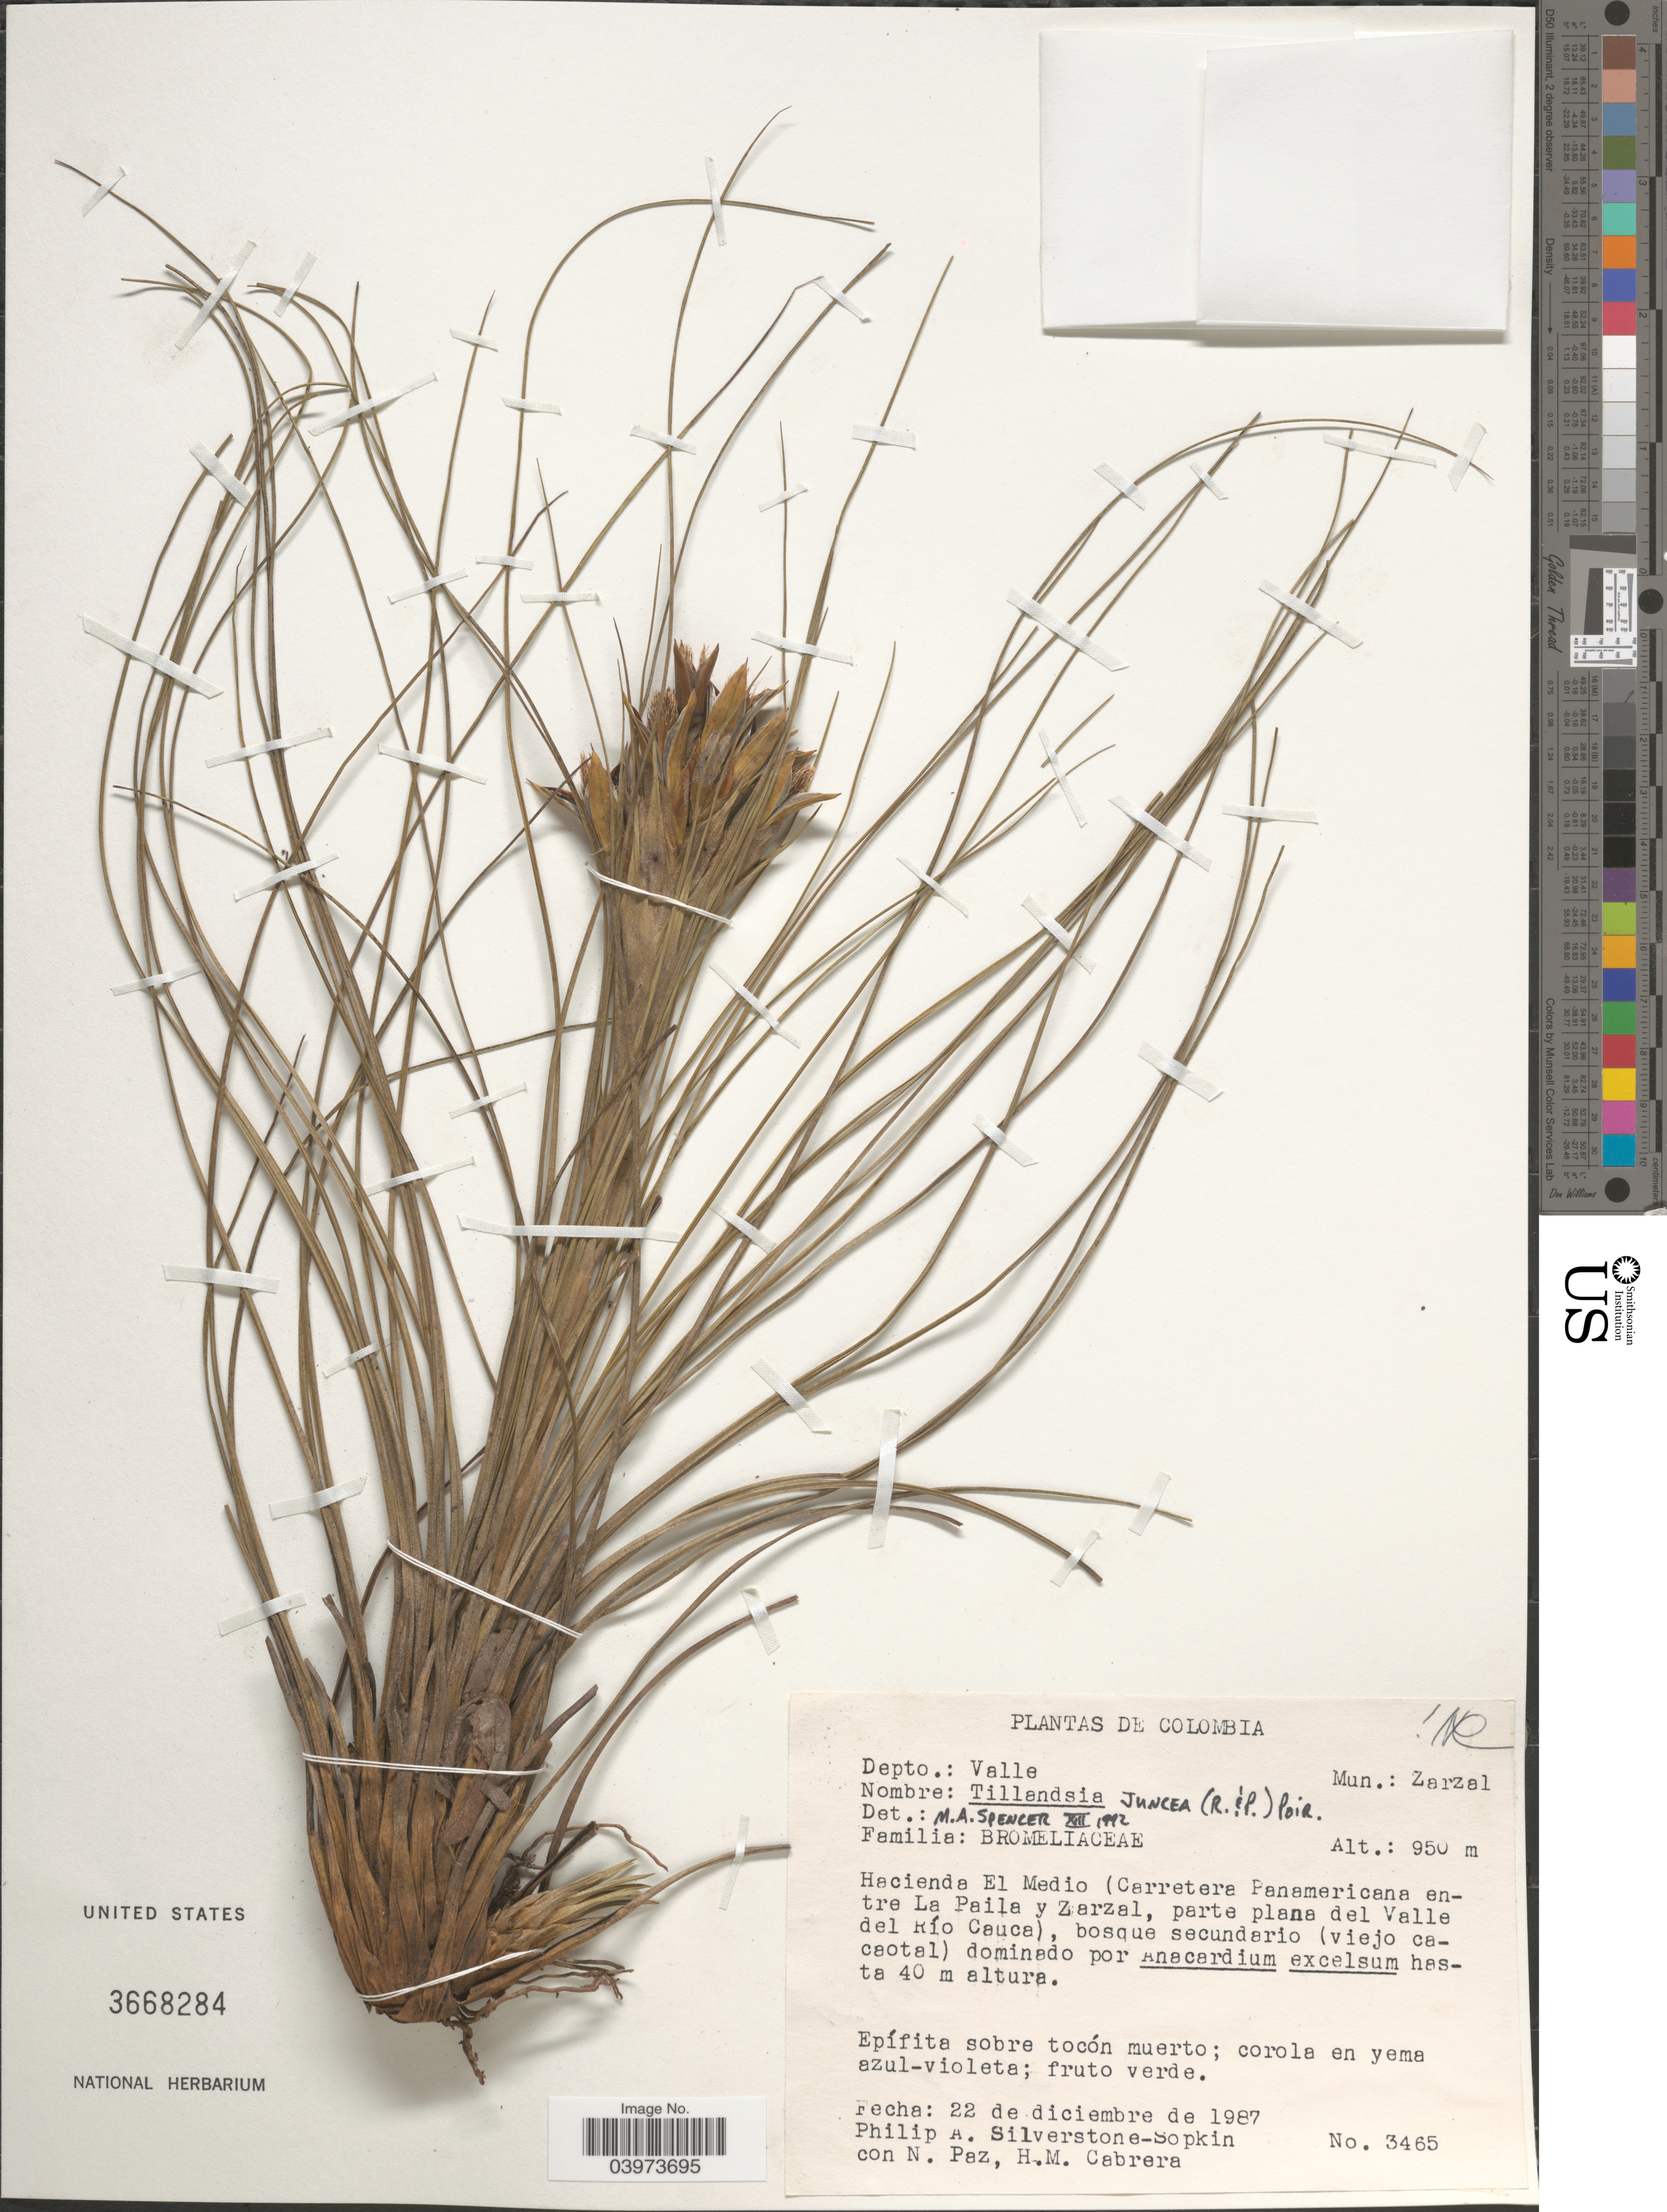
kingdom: Plantae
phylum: Tracheophyta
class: Liliopsida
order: Poales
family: Bromeliaceae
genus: Tillandsia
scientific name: Tillandsia juncea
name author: (Ruiz & Pav.) Poir.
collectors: P. A. Silverstone-Sopkin, N. Paz & H. Cabrera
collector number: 3465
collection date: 1987-12-22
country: Colombia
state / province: Valle del Cauca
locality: Depto.: Valle. Mun.: Zarzal. Hacienda El Medio (Carretera Panamericana entre La Paila y Zarzal, parte plana del Valle del Río Cauca).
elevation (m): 40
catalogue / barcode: US 3668284